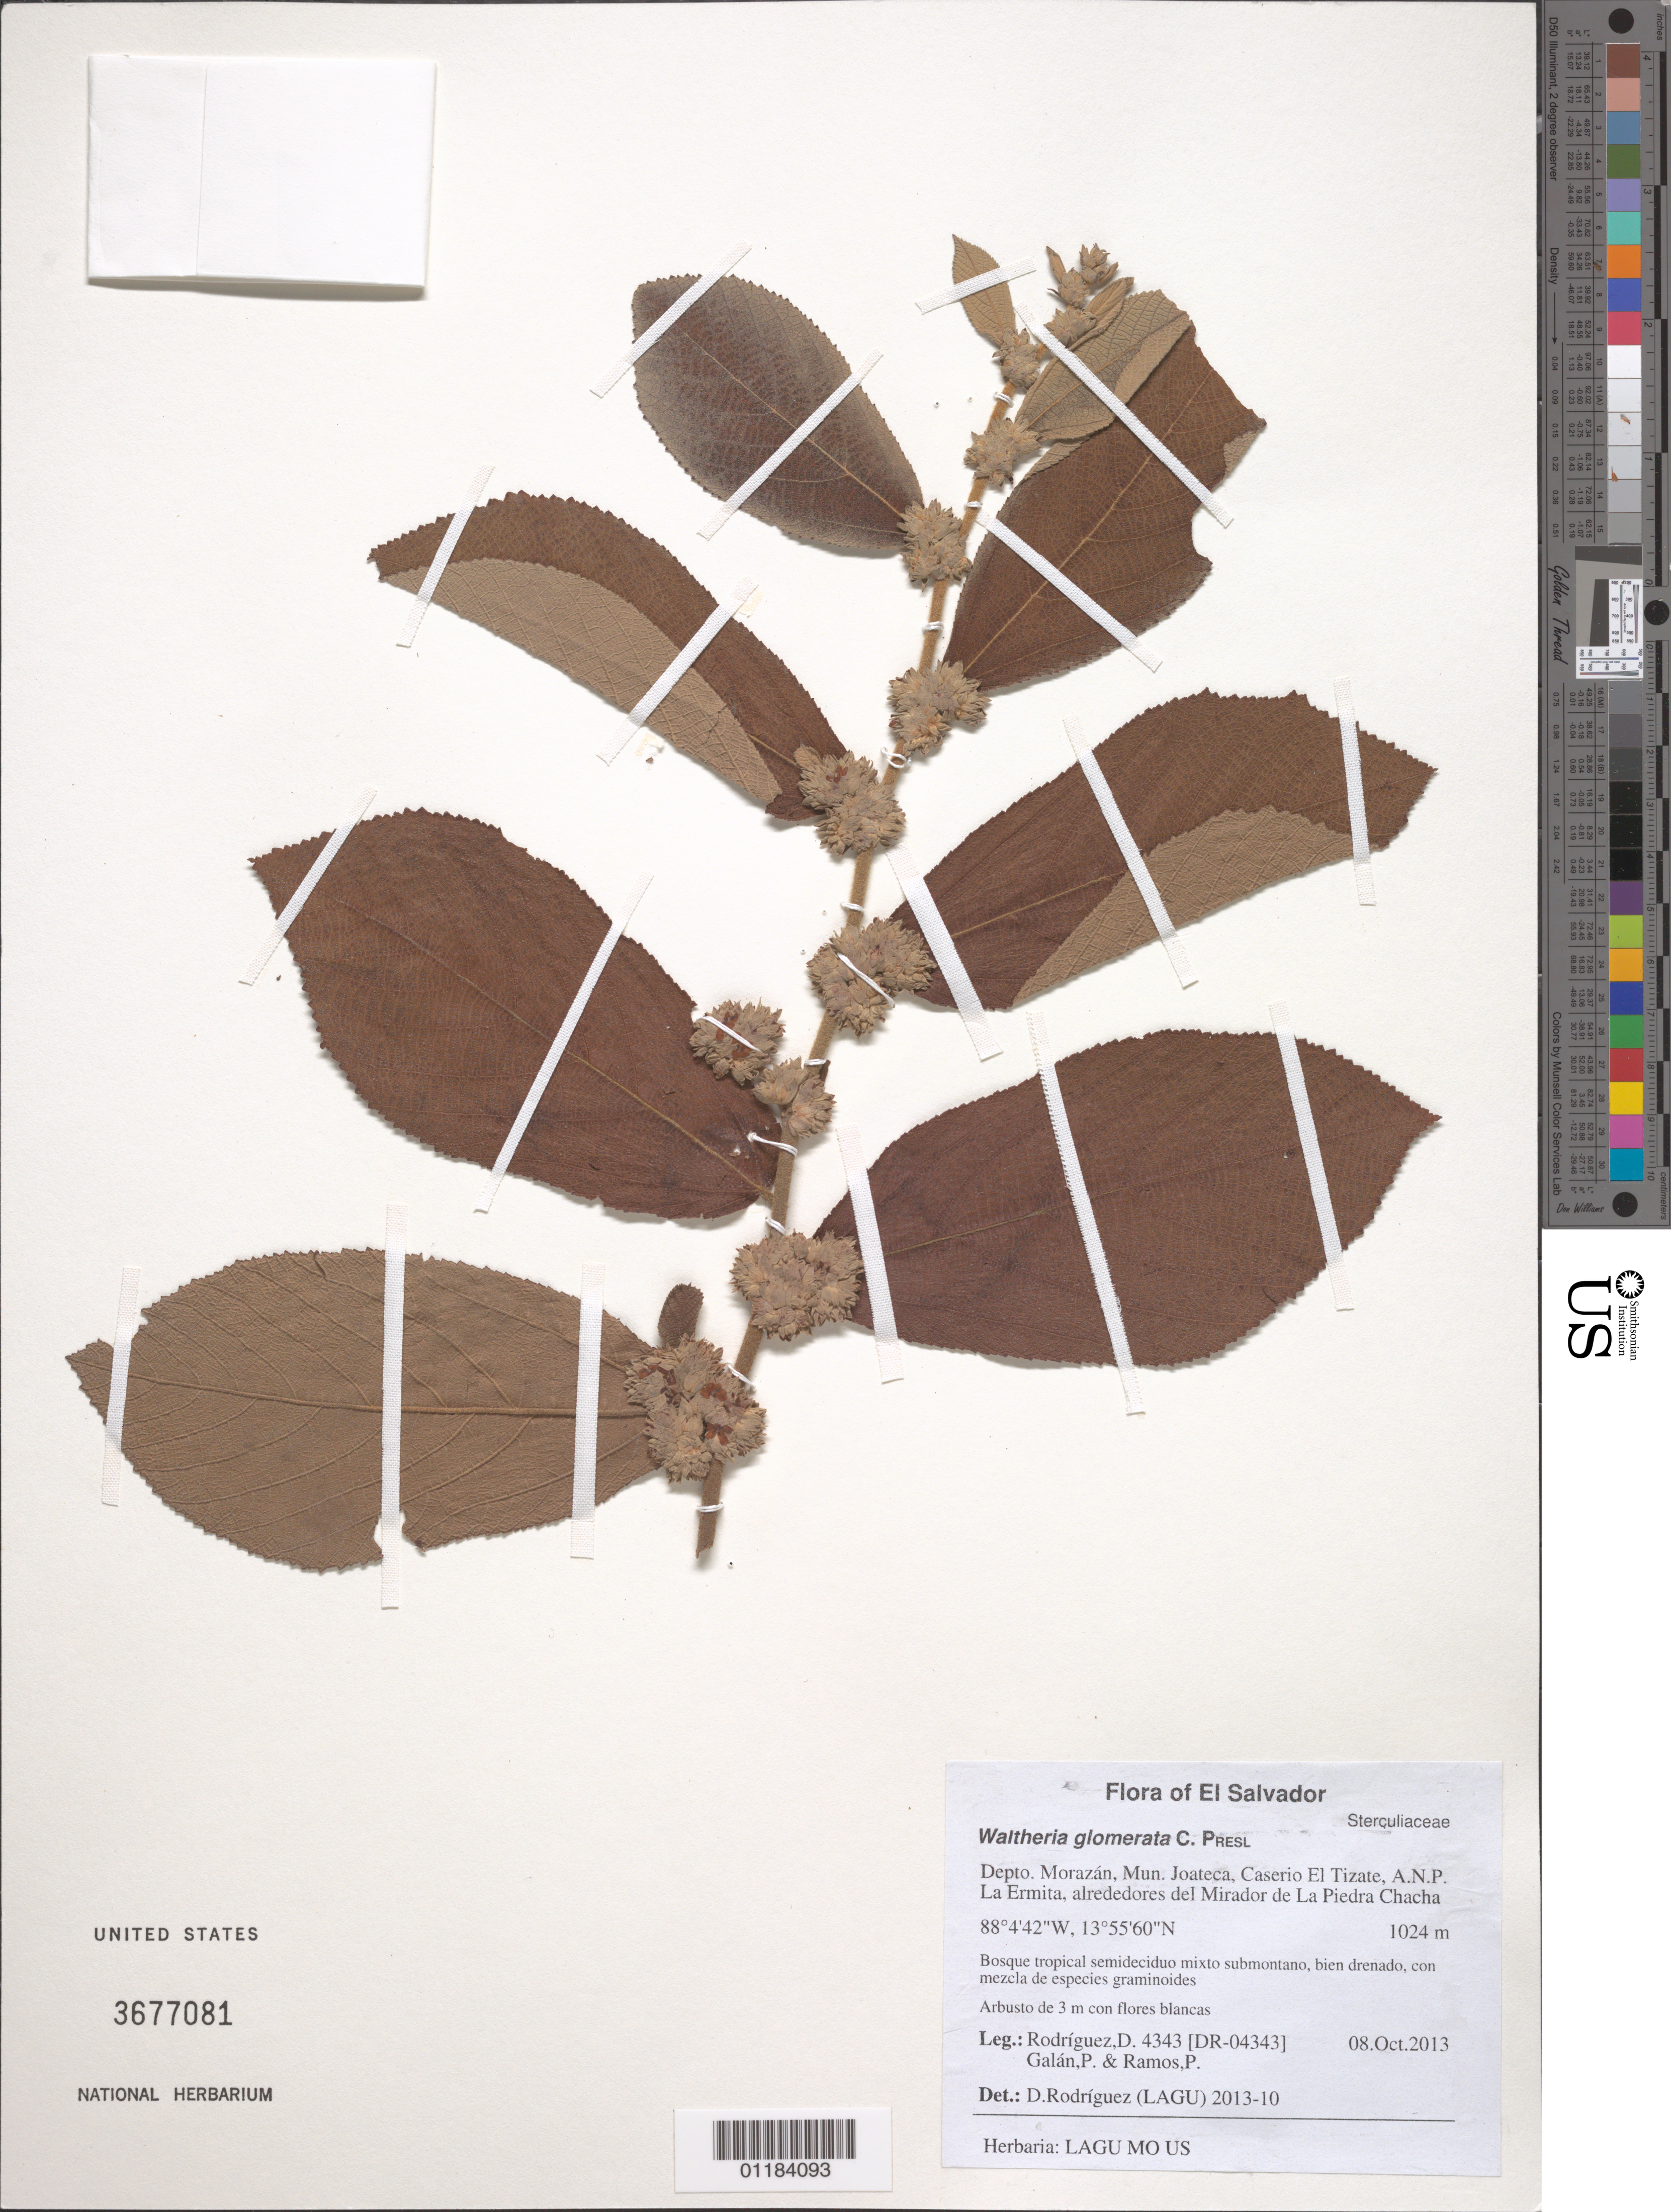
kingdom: Plantae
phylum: Tracheophyta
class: Magnoliopsida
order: Malvales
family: Malvaceae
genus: Waltheria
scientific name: Waltheria glomerata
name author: C. Presl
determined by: Rodriguez, D., (LAGU), Asociacion Jardin Botanico La Laguna, Urbanizacion Plan de La Laguna (EL SALVADOR)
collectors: D. Rodriguez, P. Galan & P. Ramos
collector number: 4343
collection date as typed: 08.Oct.2013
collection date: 2013-10-08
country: El Salvador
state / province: Morazán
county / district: Joateca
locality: Caserio El Tizate, A.N.P. La Ermita, alrededores del Mirador de La Piedra Chacha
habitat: bosque tropical semideciduo mixto submontano, bien drenado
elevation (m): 1024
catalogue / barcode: US 3677081